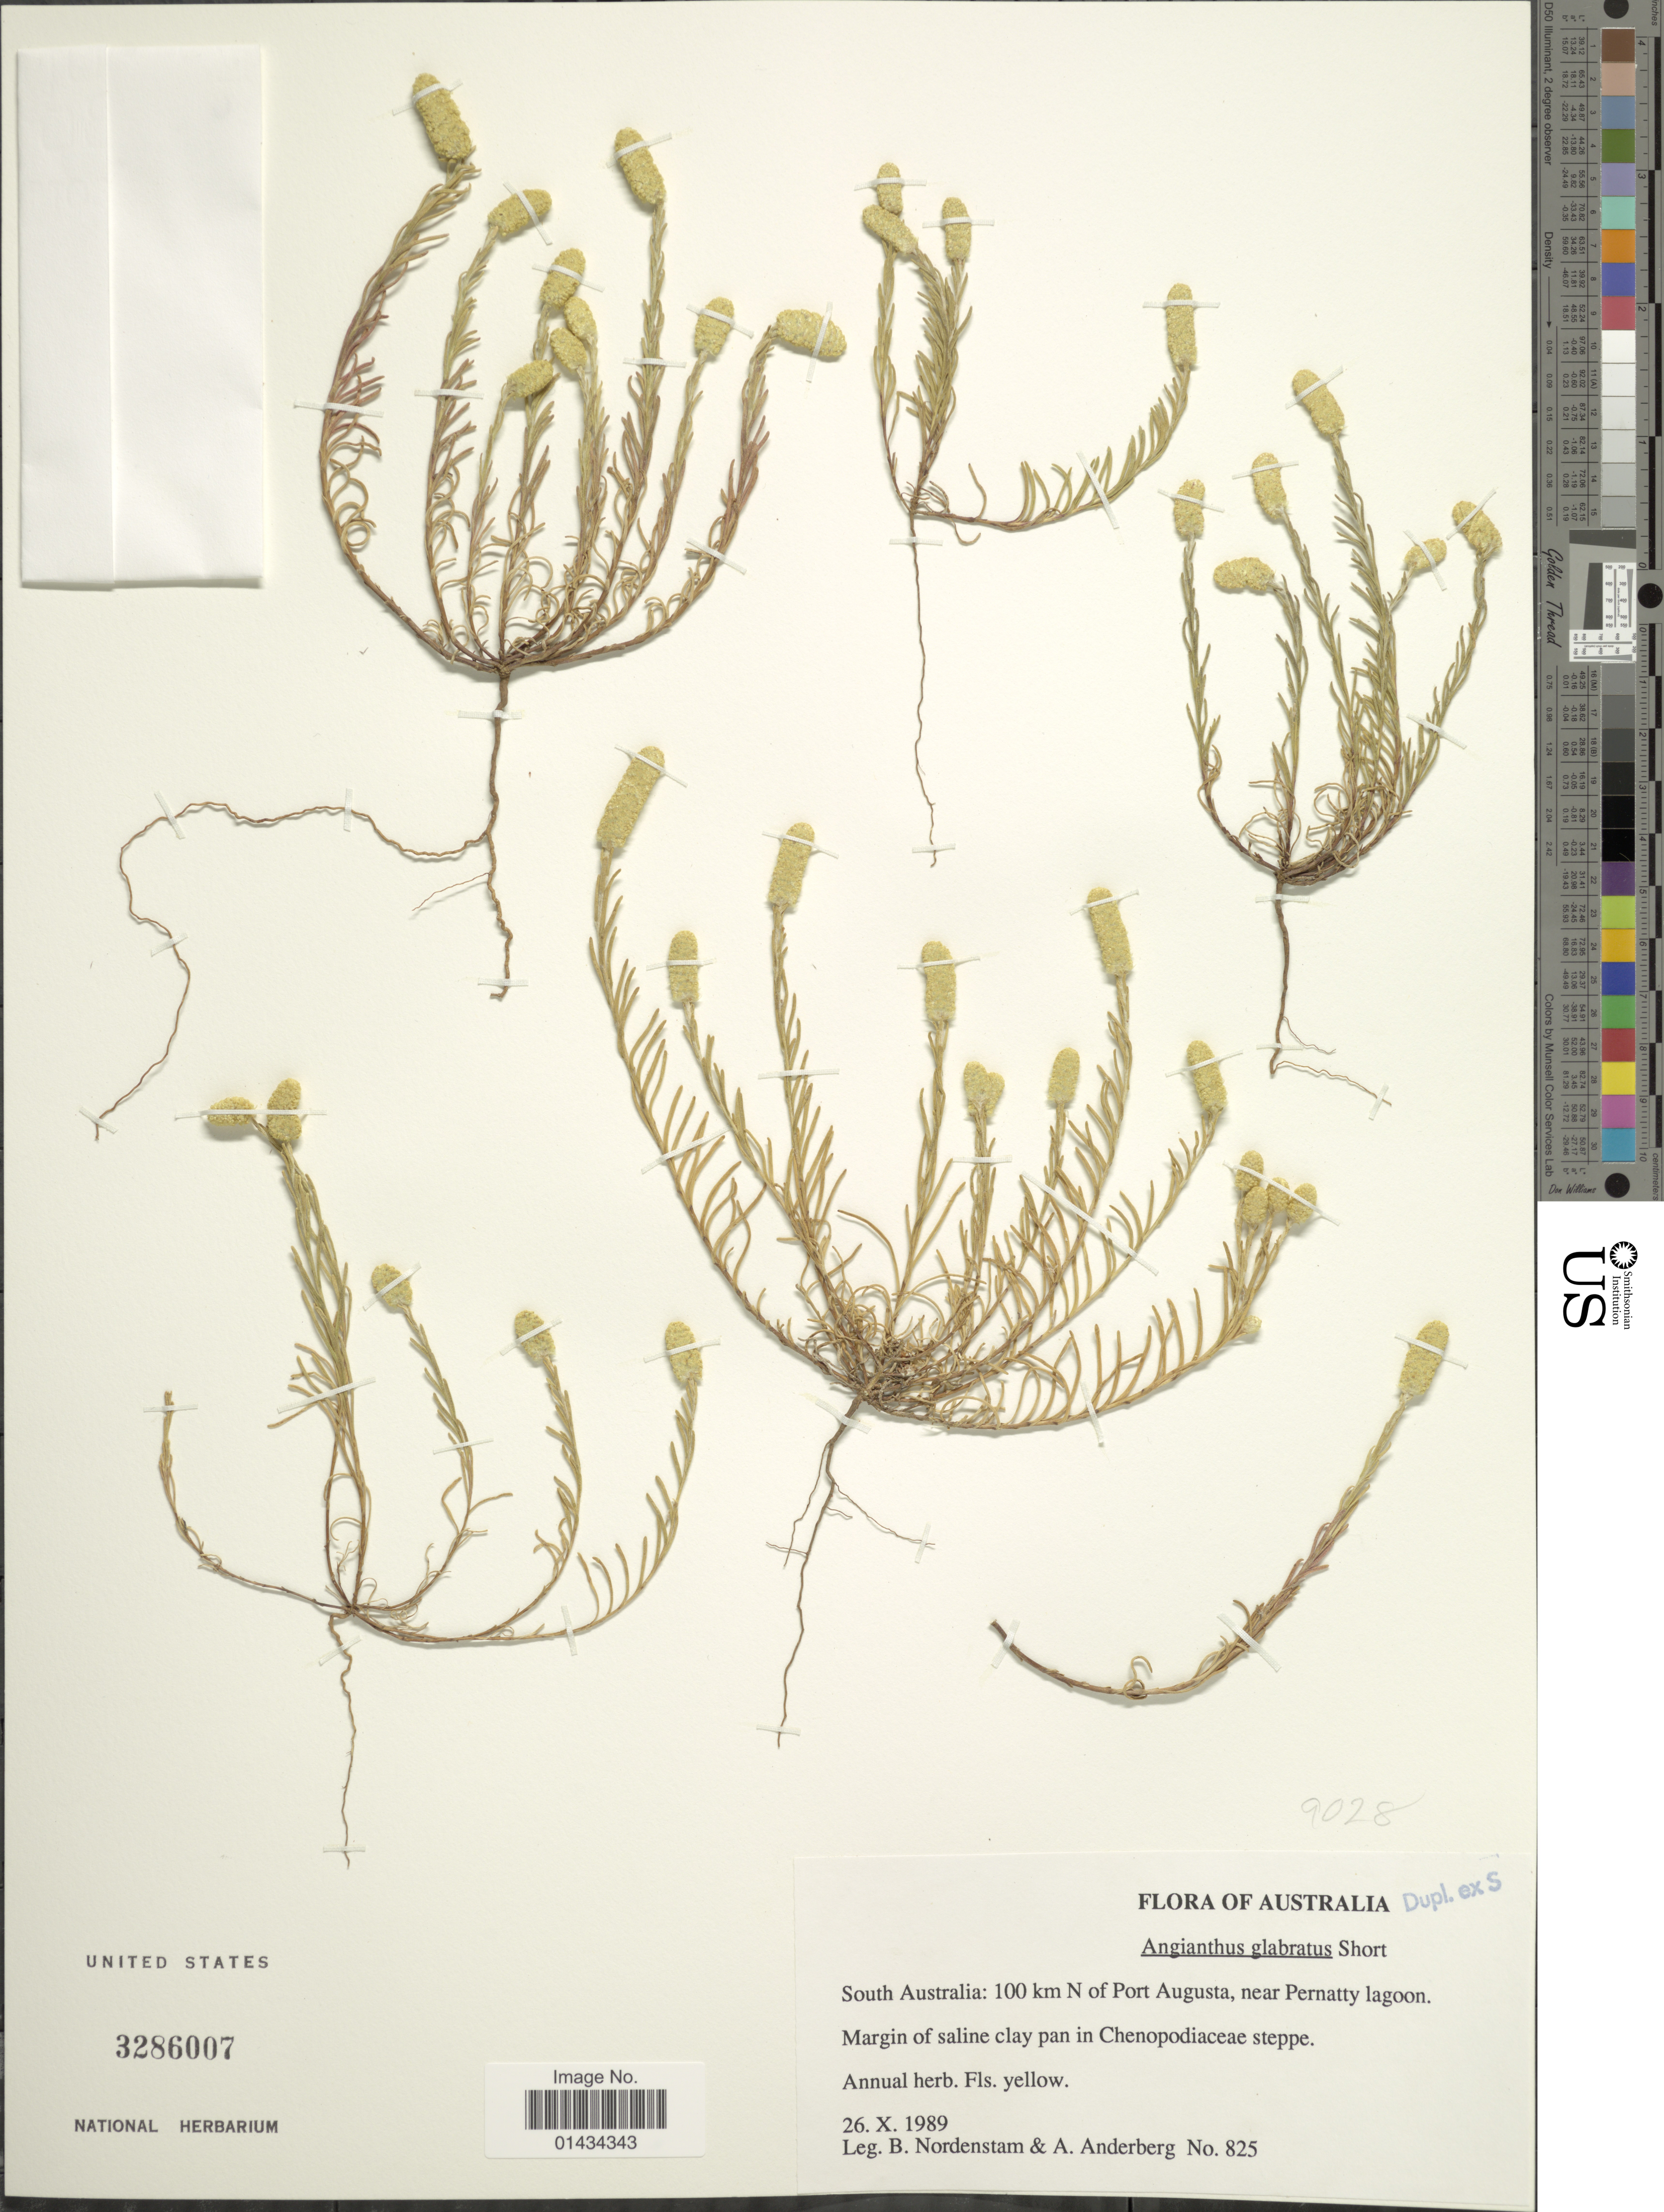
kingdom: Plantae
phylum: Tracheophyta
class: Magnoliopsida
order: Asterales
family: Asteraceae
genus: Angianthus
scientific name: Angianthus glabratus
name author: P.S. Short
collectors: B. Nordenstam & A. A. Anderberg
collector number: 825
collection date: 1989-10-26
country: Australia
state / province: South Australia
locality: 100 km N of Port Austa, near Pernatty lagoon, Margin of saline clay pan in Chenopodiacae steppe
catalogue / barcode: US 3286007